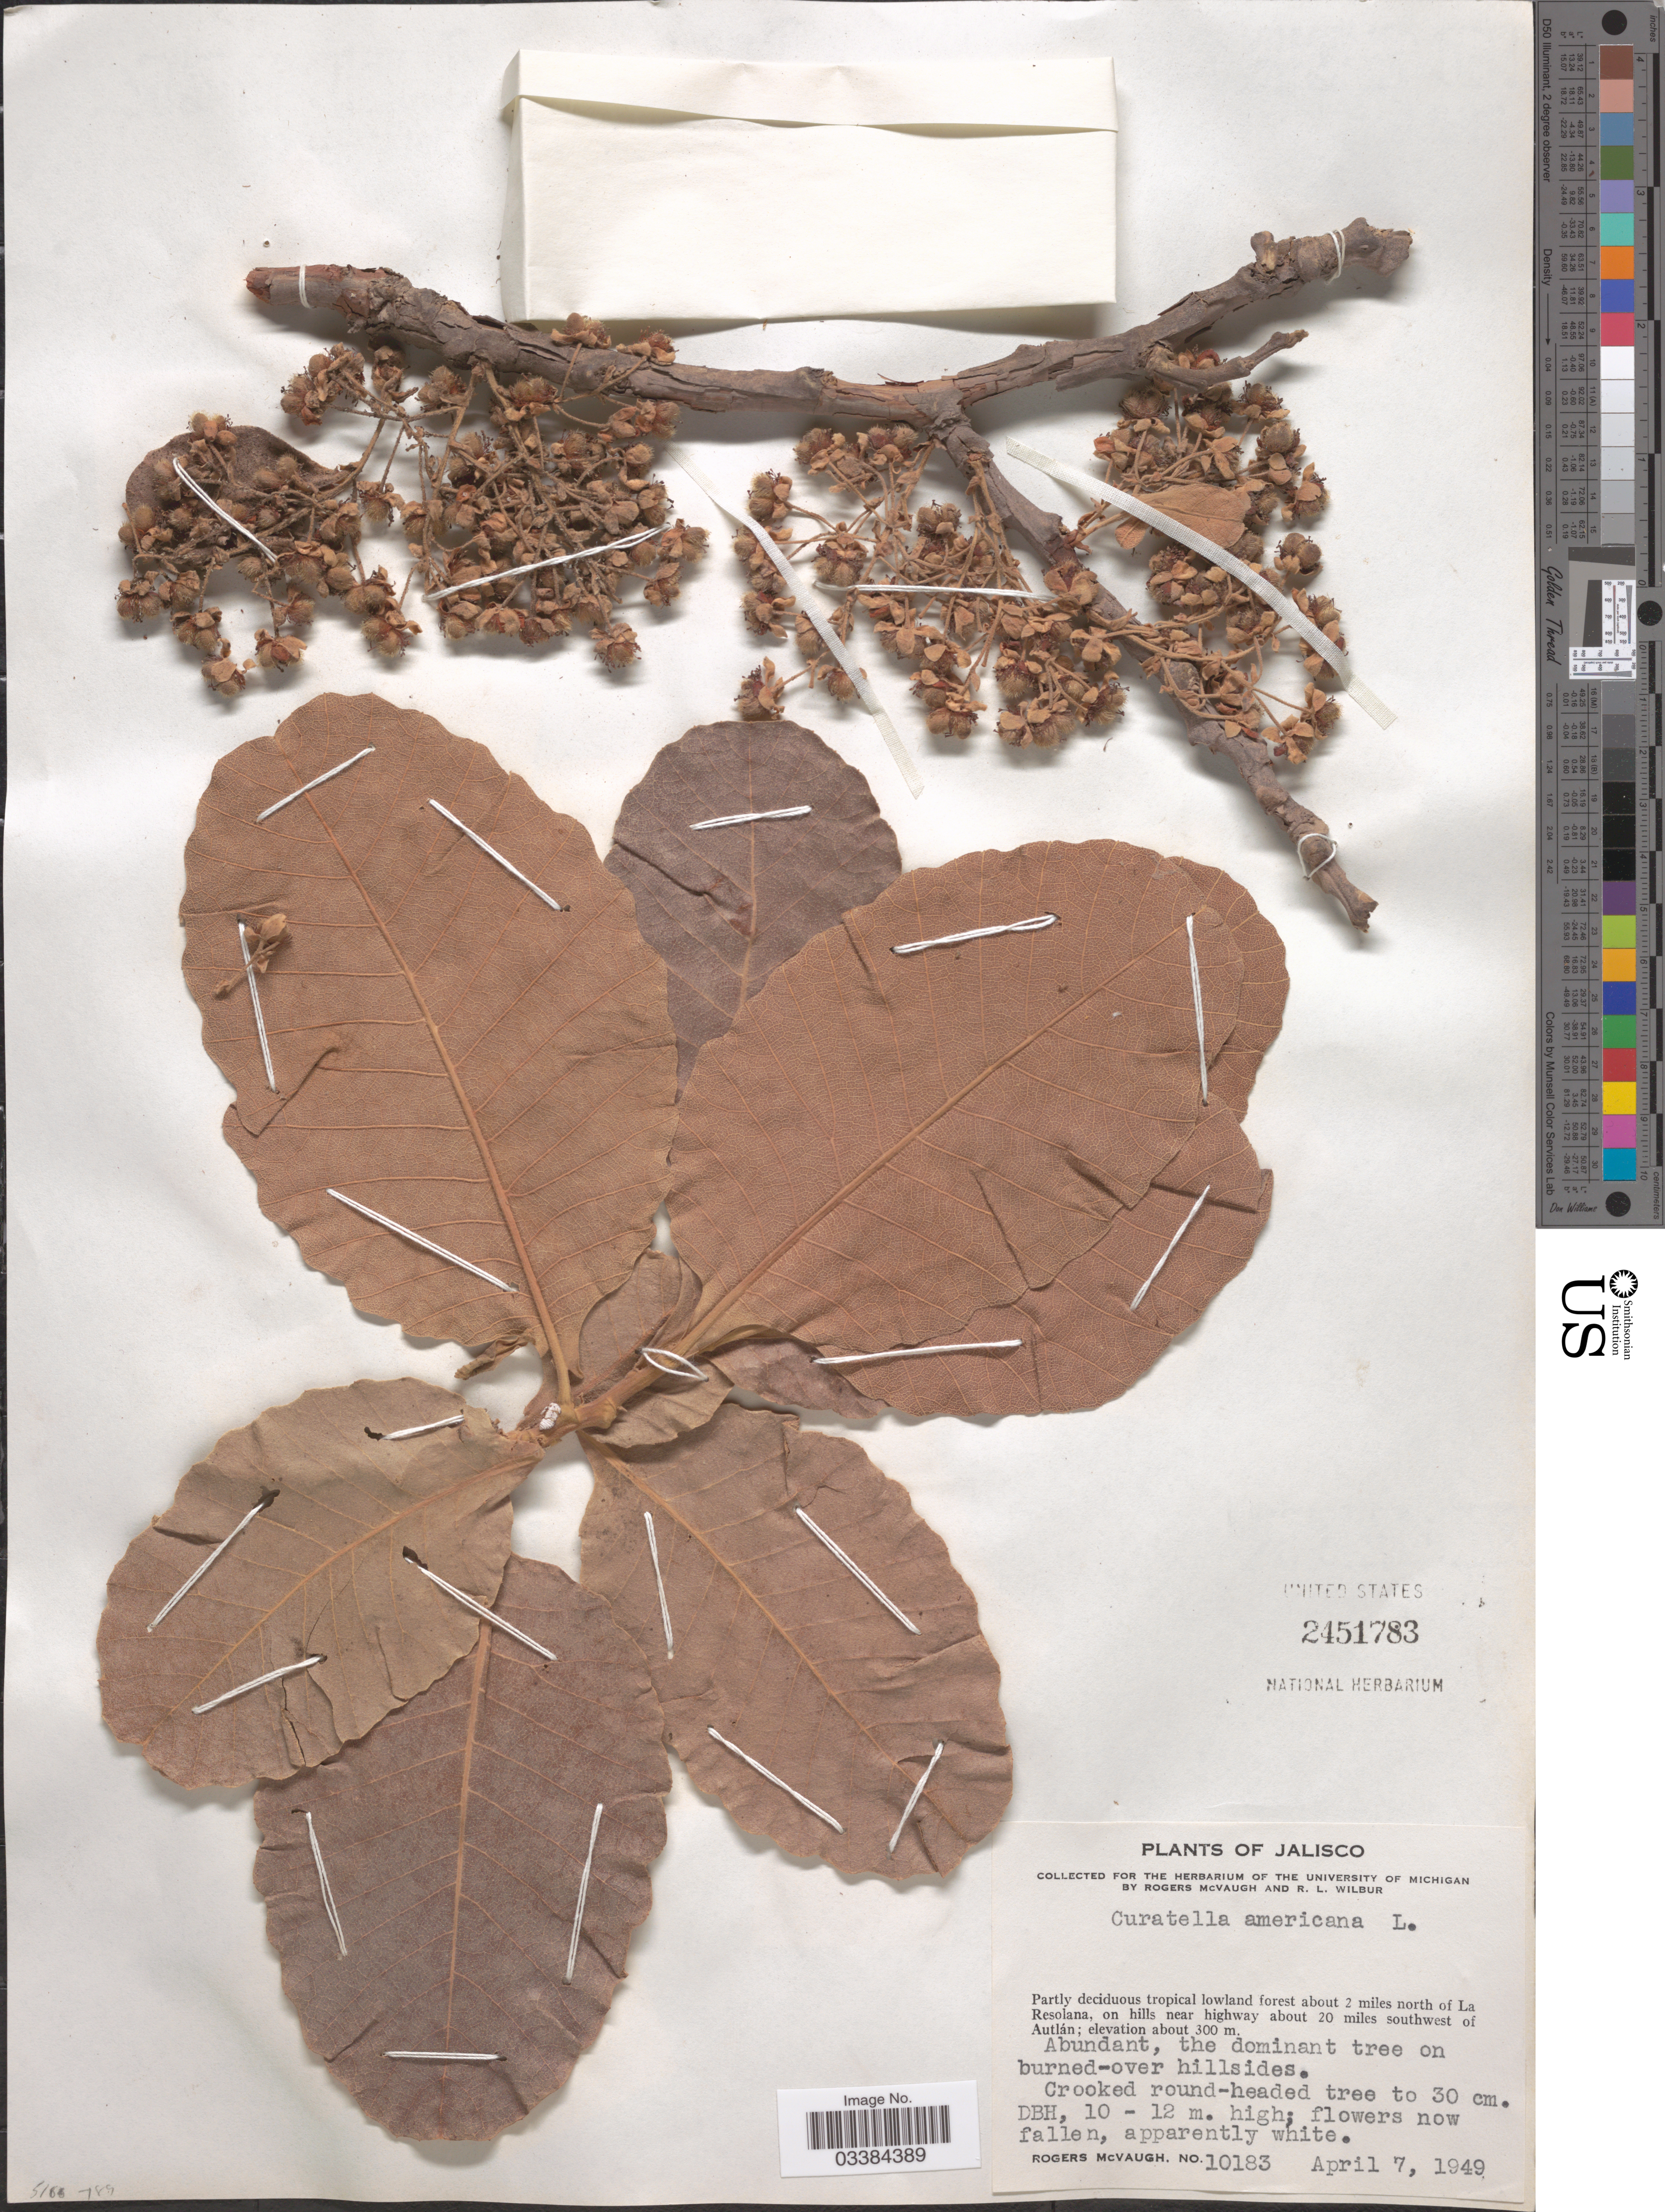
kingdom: Plantae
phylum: Tracheophyta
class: Magnoliopsida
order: Dilleniales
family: Dilleniaceae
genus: Curatella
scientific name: Curatella americana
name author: L.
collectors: R. McVaugh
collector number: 10183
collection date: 1949-04-07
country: Mexico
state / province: Jalisco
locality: Partly deciduous tropical lowland forest about 2 miles north of La Resolana, on hills near highway about 20 miles southwest of Autlán.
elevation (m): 300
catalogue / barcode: US 2451783